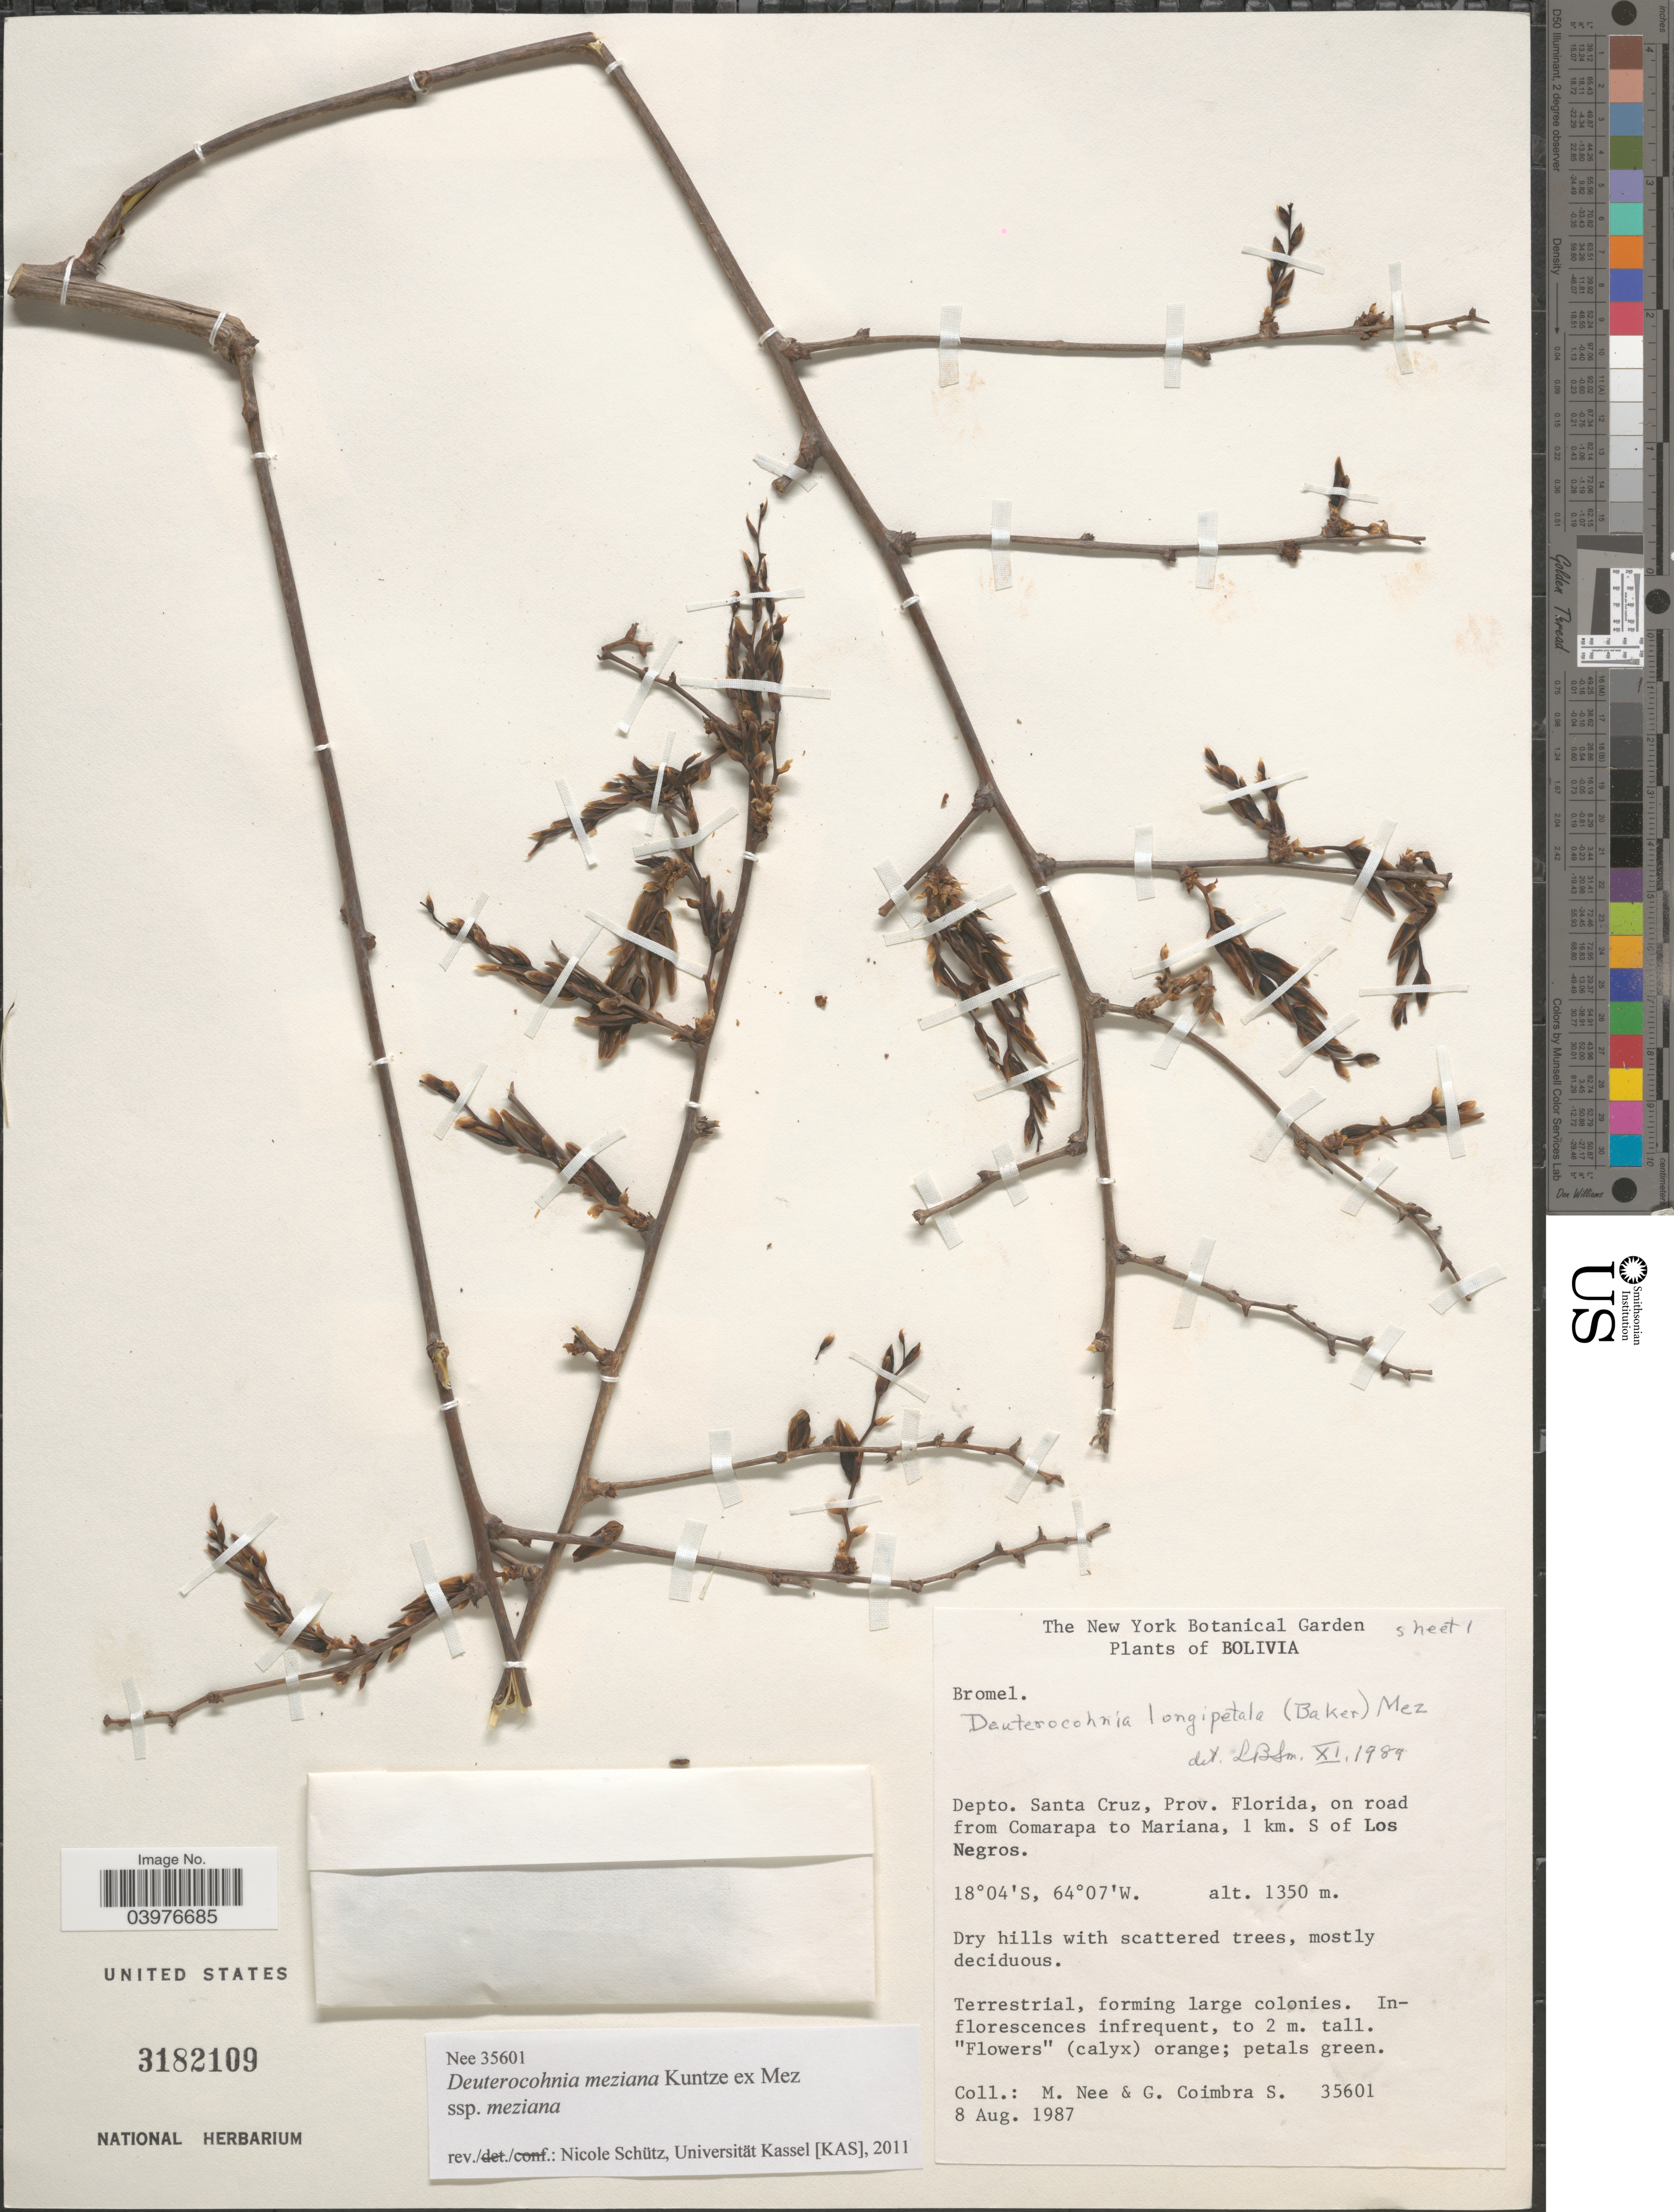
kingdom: Plantae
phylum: Tracheophyta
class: Liliopsida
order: Poales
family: Bromeliaceae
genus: Deuterocohnia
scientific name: Deuterocohnia meziana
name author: Kuntze ex Mez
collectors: M. Nee & G. Coimbra S.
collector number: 35601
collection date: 1987-08-08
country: Bolivia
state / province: Santa Cruz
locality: Depto. Santa Cruz, Prov. Florida, on road from Comarapa to Mariana, 1 km. S of Los Negros.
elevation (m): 1350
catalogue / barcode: US 3182109